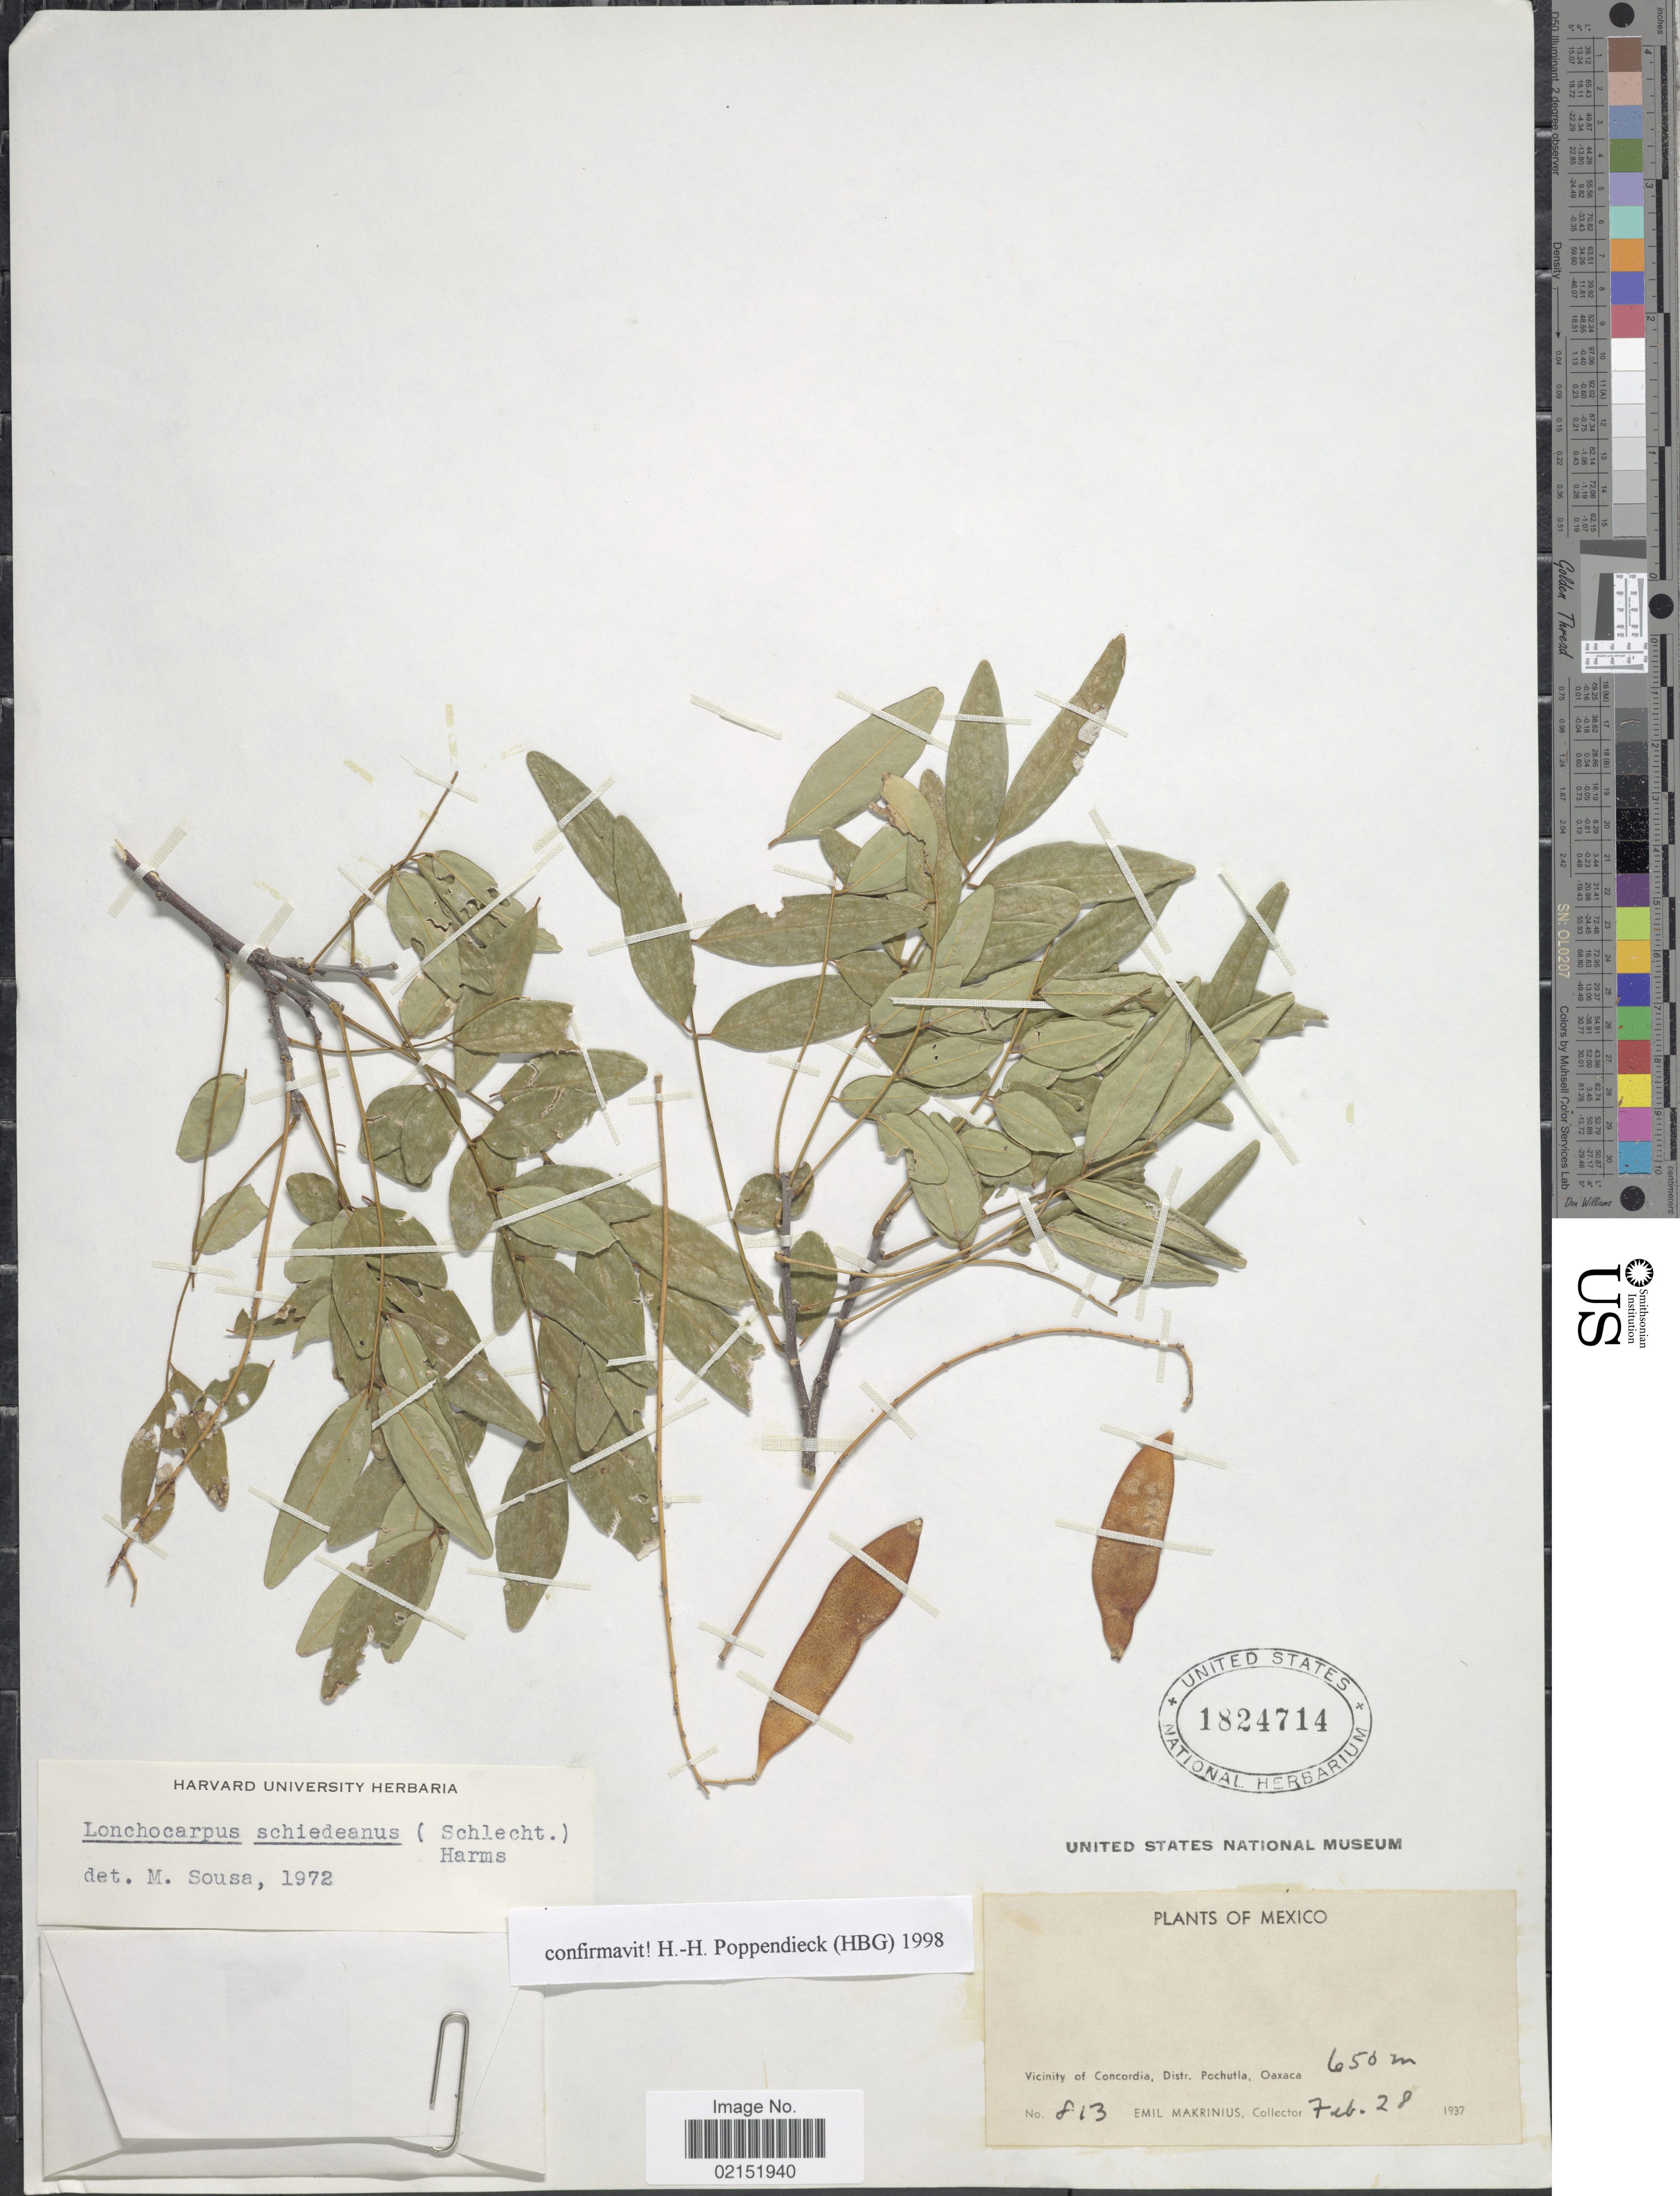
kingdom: Plantae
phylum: Tracheophyta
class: Magnoliopsida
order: Fabales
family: Fabaceae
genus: Lonchocarpus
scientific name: Lonchocarpus schiedeanus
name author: (Schltdl.) Harms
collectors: E. Makrinius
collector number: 813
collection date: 1937-02-28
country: Mexico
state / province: Oaxaca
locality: Vicinity of Concordia, Distr. Pochutla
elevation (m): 650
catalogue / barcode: US 1824714